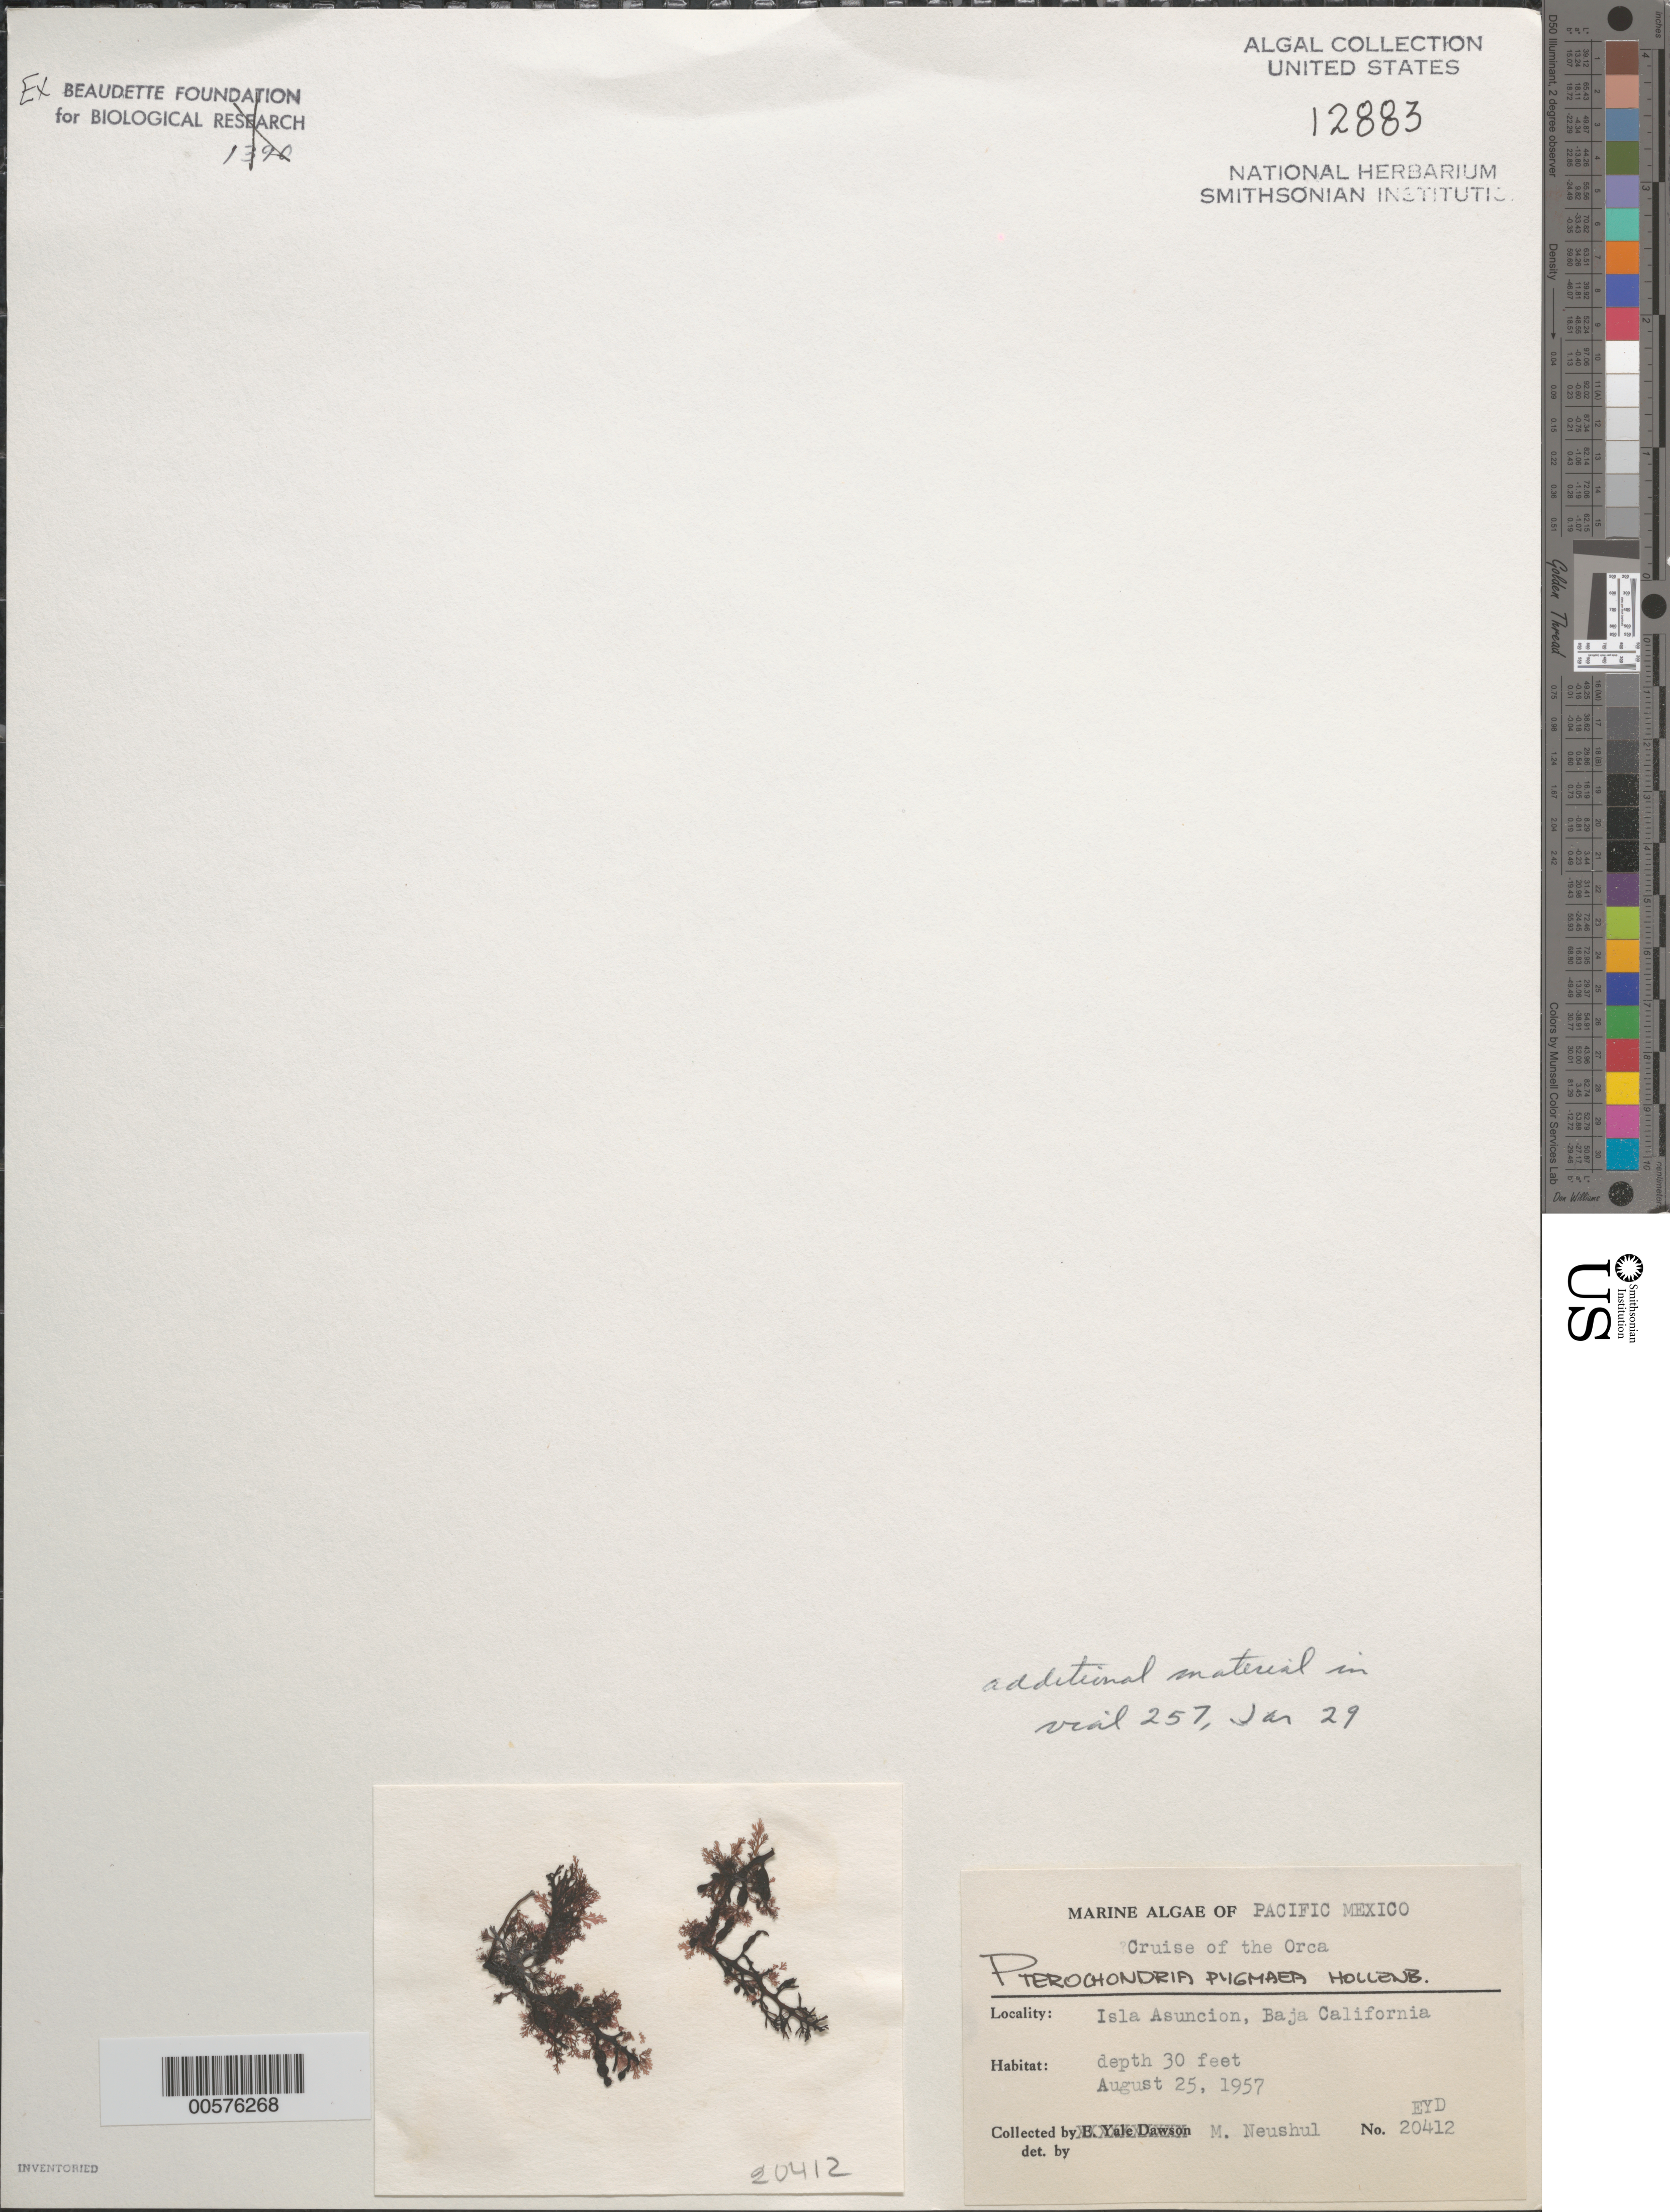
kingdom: Plantae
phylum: Rhodophyta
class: Florideophyceae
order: Ceramiales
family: Rhodomelaceae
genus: Pterochondria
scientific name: Pterochondria woodii var. pygmaea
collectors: M. Neushul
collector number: EYD 20412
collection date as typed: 25 Aug 1957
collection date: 1957-08-25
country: Mexico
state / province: Baja California Sur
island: Isla Asuncion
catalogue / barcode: US 12883